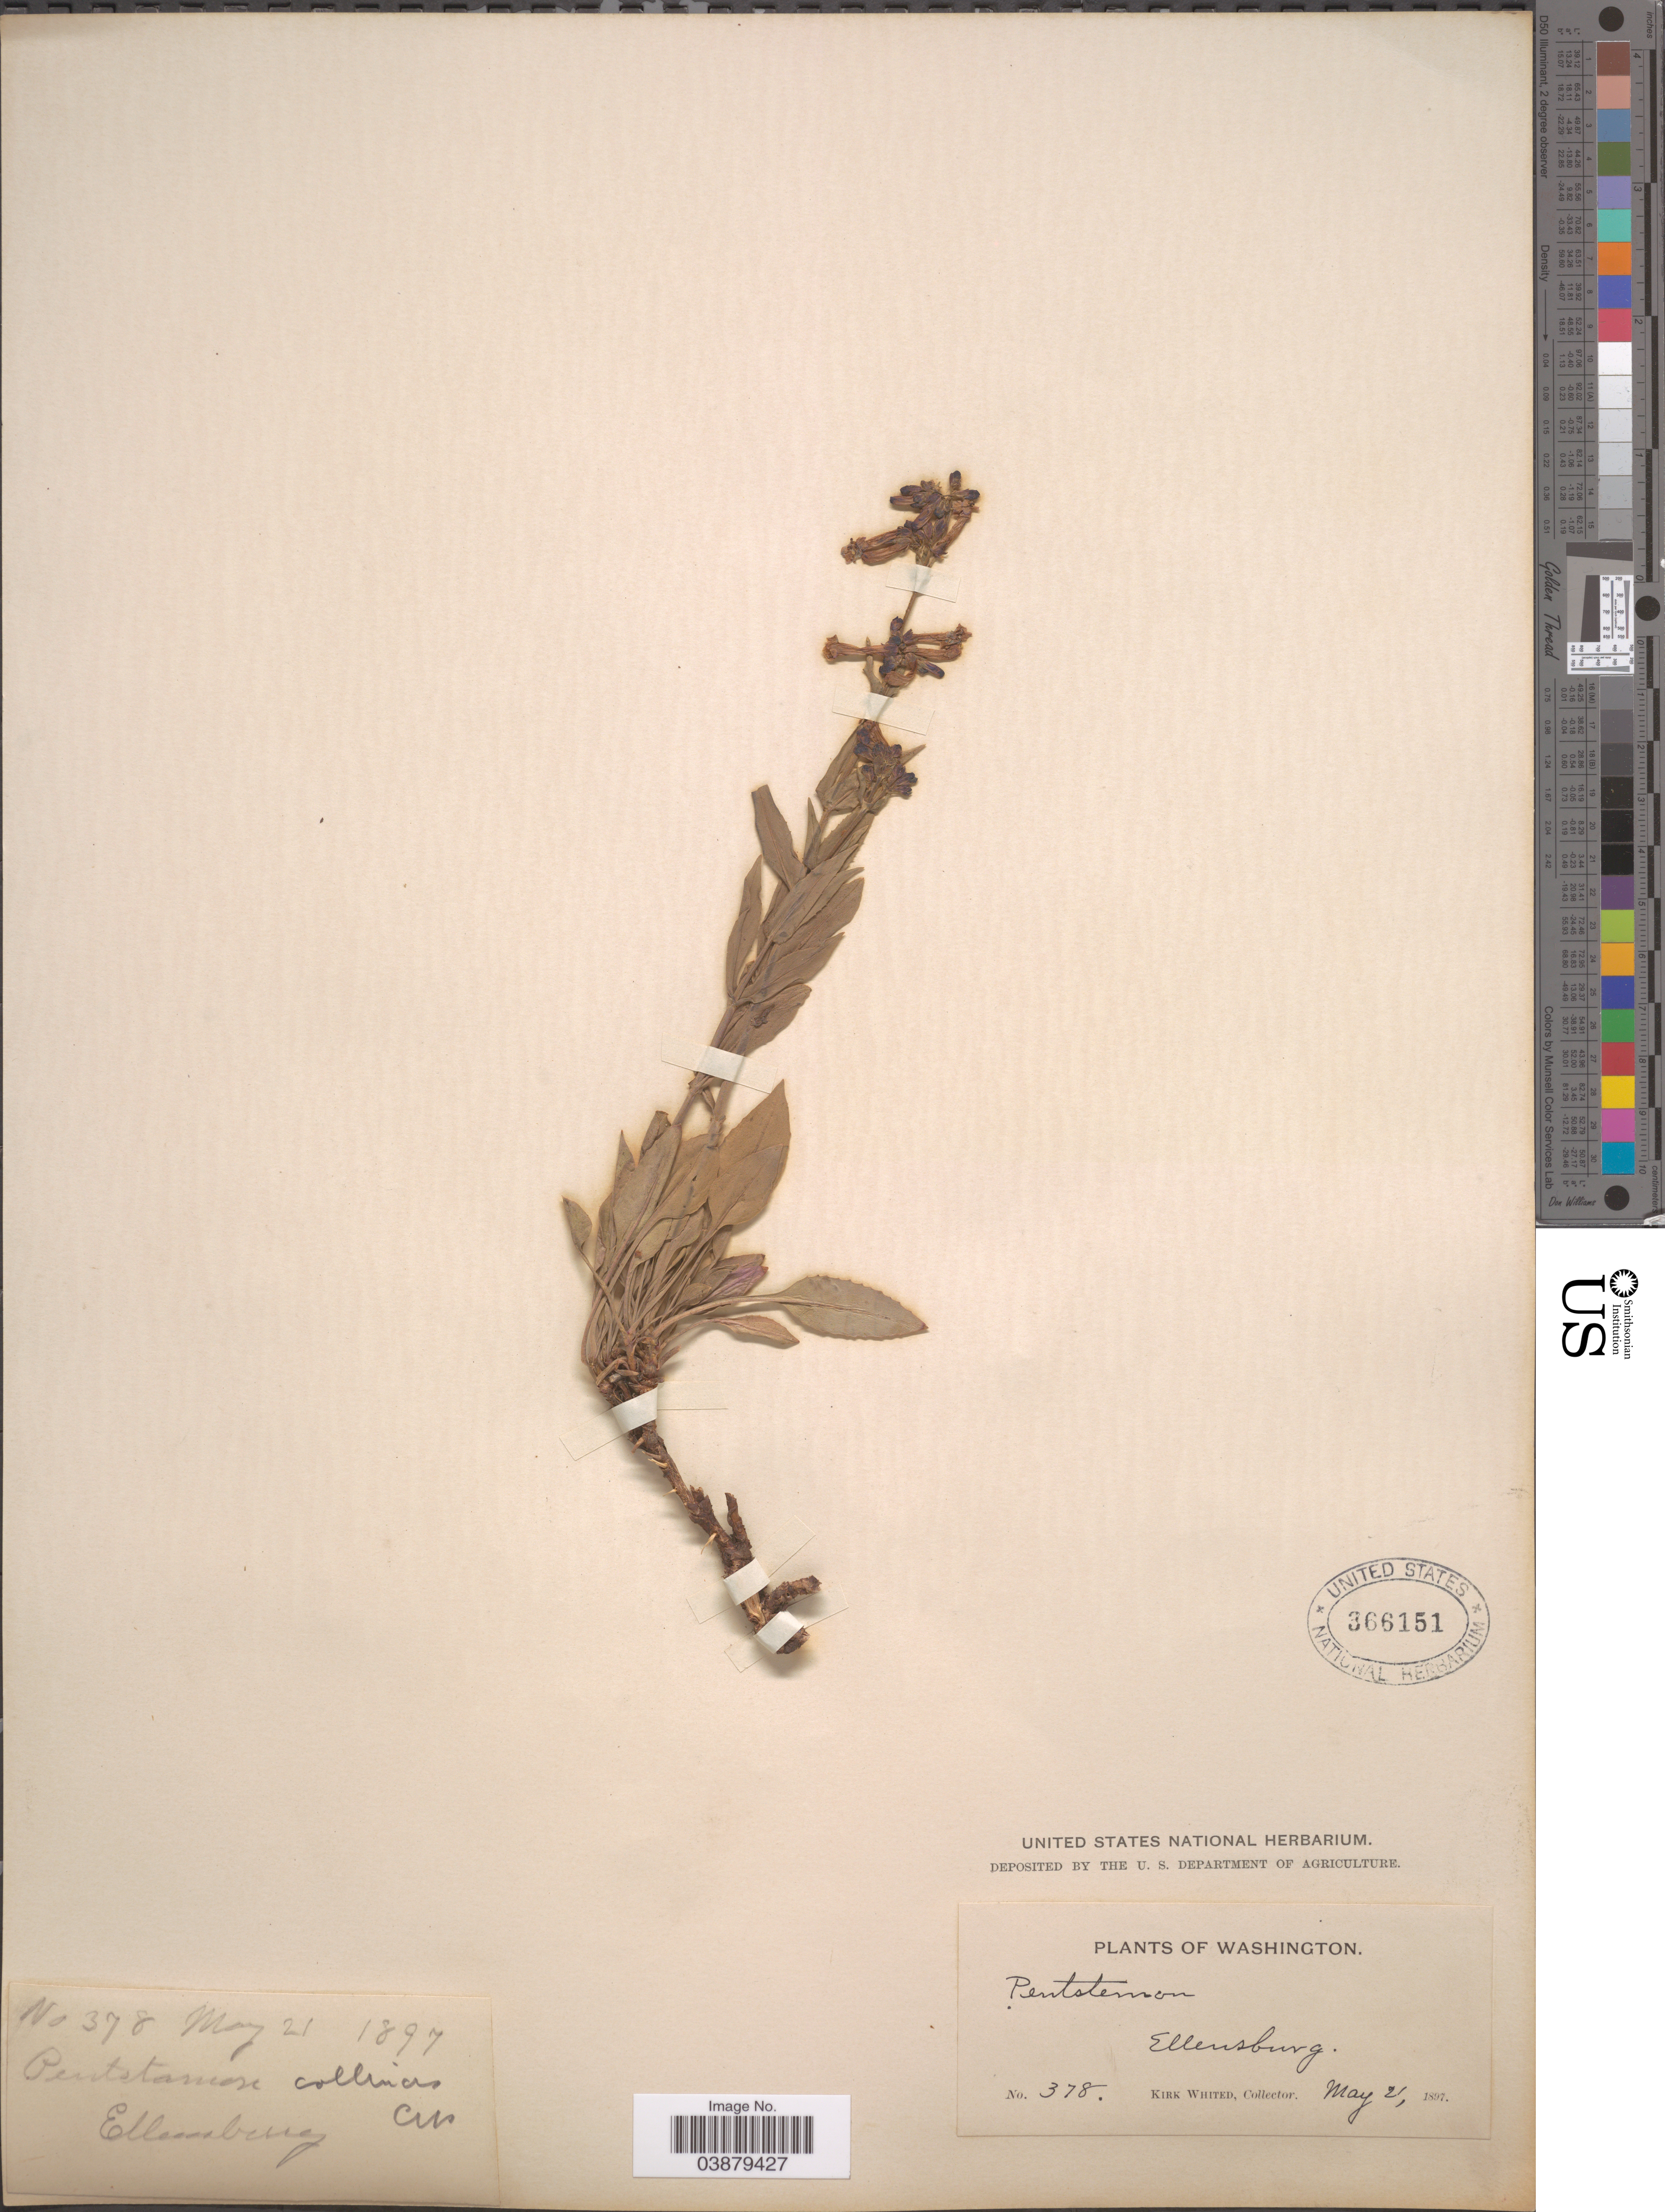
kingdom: Plantae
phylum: Tracheophyta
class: Magnoliopsida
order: Lamiales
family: Plantaginaceae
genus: Penstemon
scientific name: Penstemon sp.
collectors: K. Whited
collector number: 378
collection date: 1897-05-21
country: United States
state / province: Washington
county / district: Kittitas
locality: Ellensburg.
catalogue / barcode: US 366151